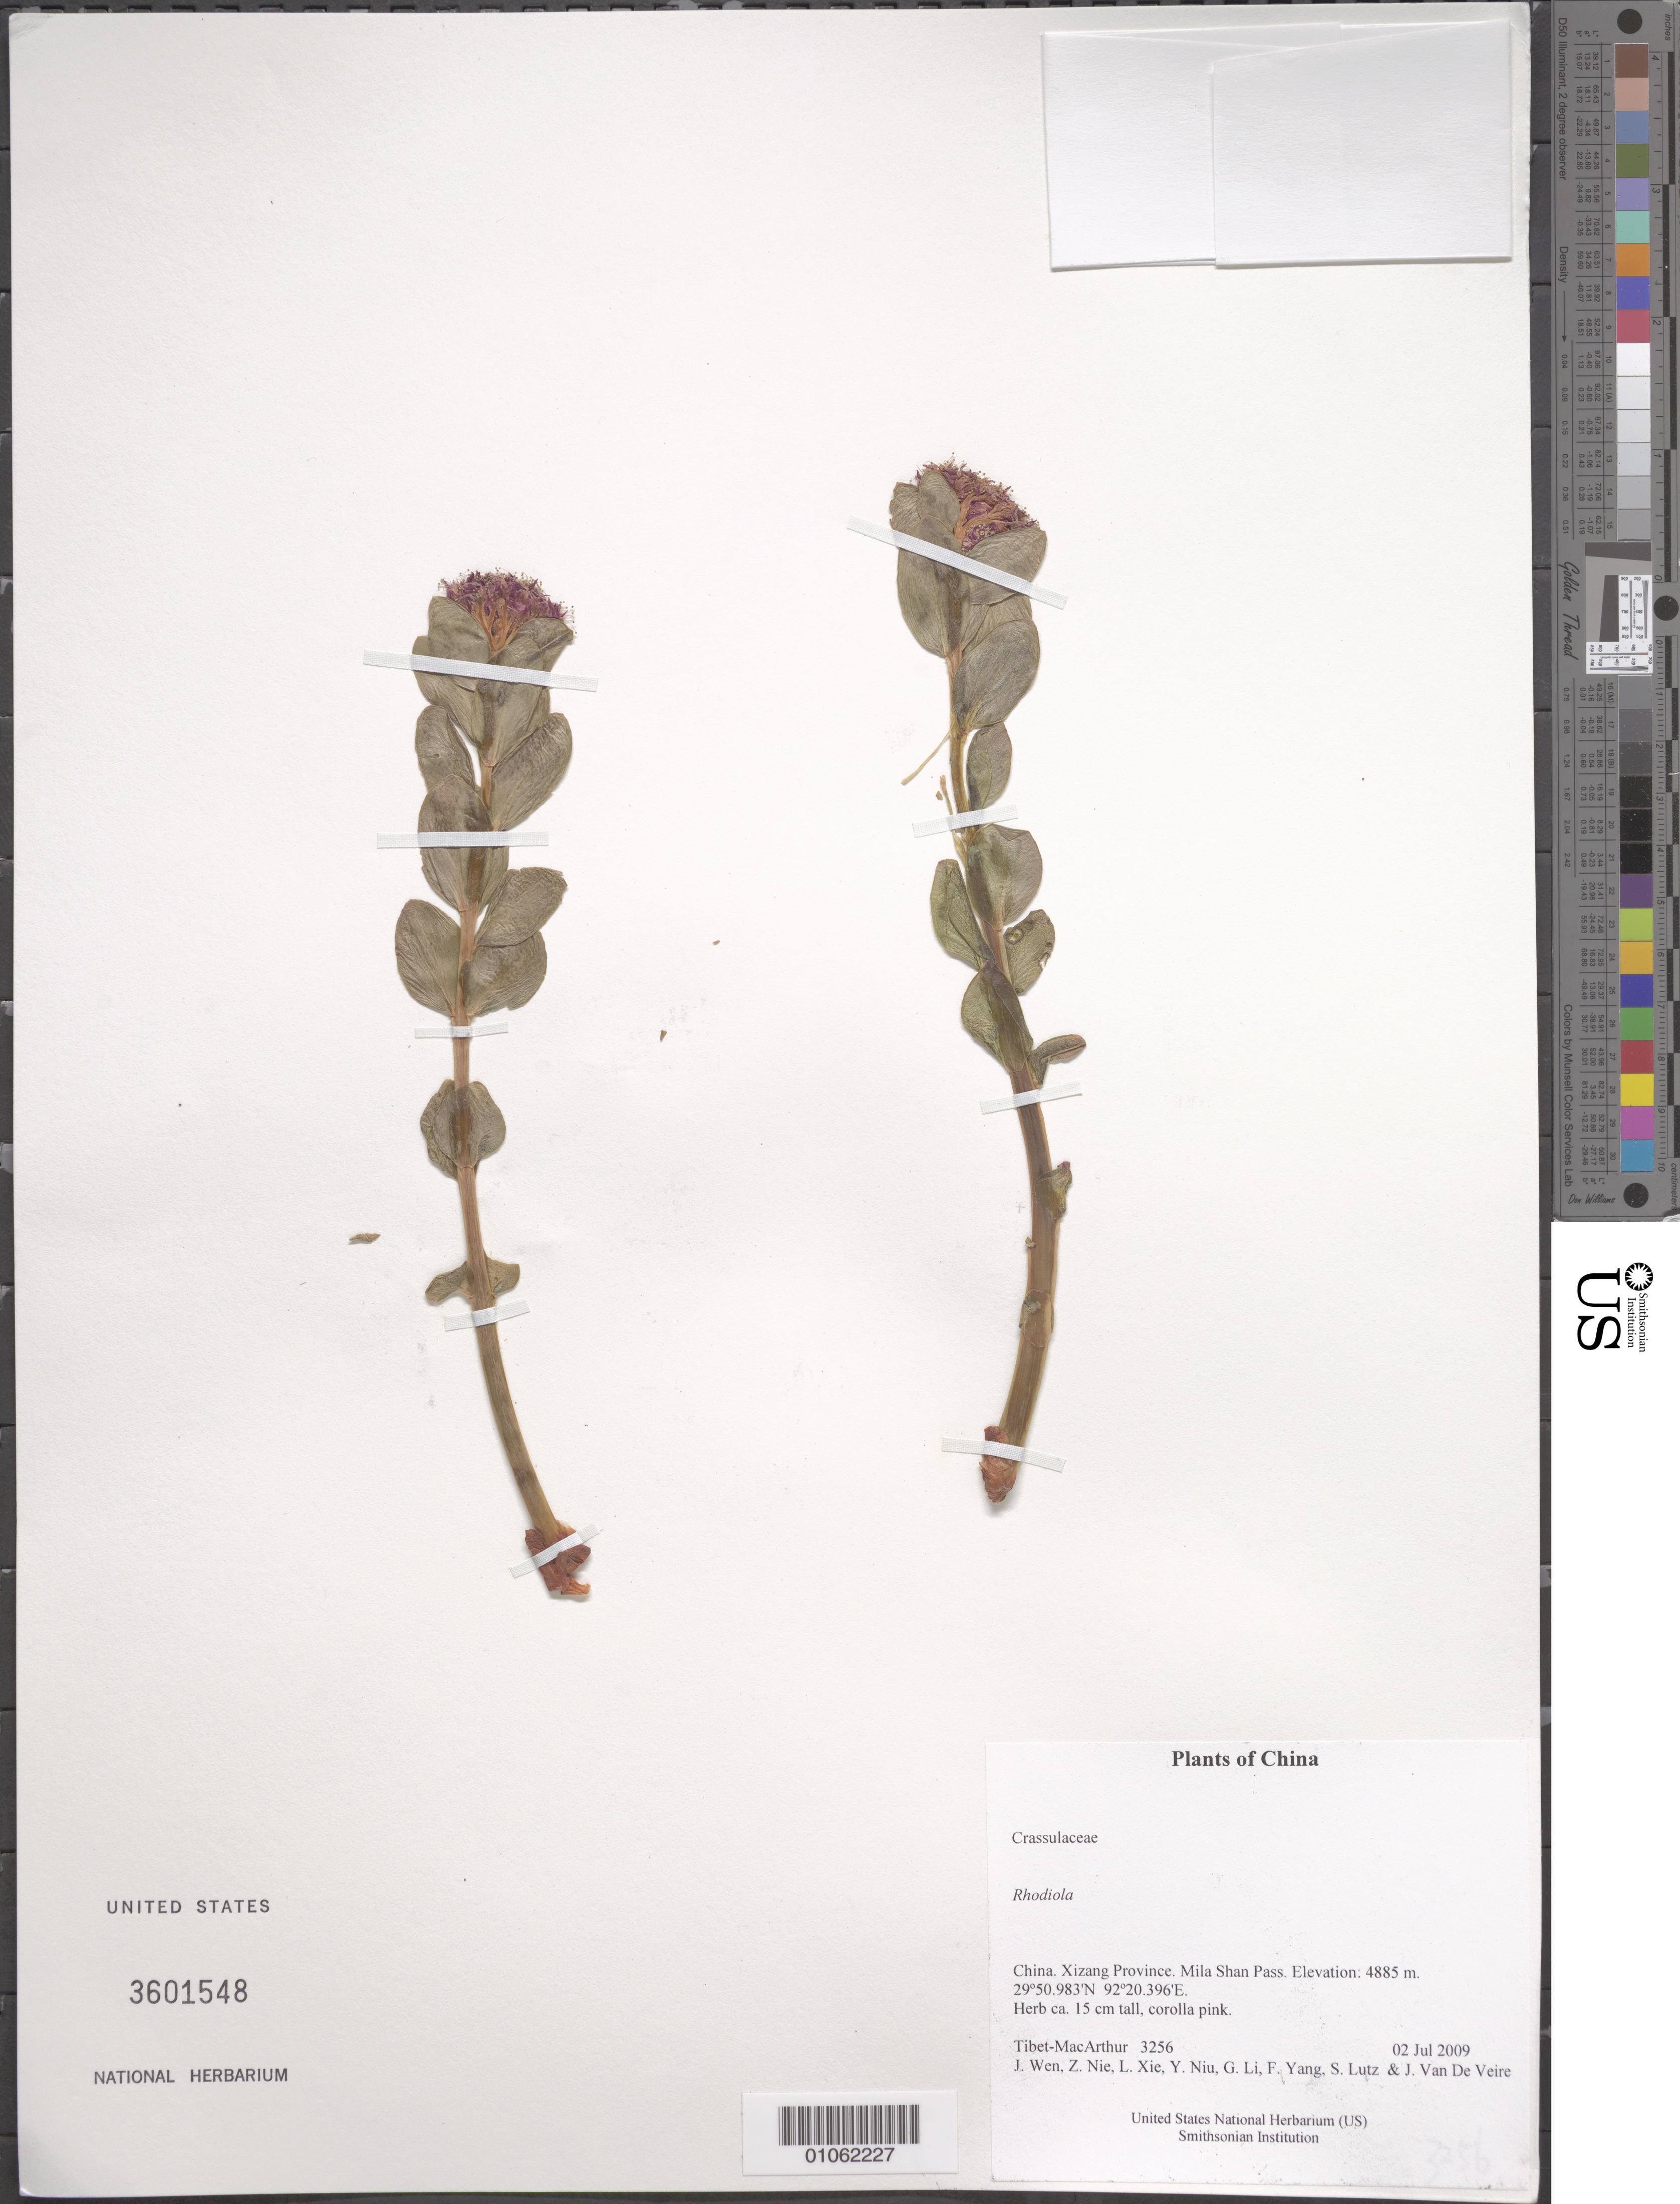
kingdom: Plantae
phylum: Tracheophyta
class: Magnoliopsida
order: Saxifragales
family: Crassulaceae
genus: Rhodiola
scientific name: Rhodiola sp.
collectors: Tibet-MacArthur, J. Wen, Z. Nie, L. Xie, Y. Niu, G. Li, F. Yang, S. Lutz & J. Van De Veire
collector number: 3256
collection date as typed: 02 Jul 2009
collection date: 2009-07-02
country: China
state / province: Xizang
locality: Mila Shan Pass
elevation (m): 4885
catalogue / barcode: US 3601548